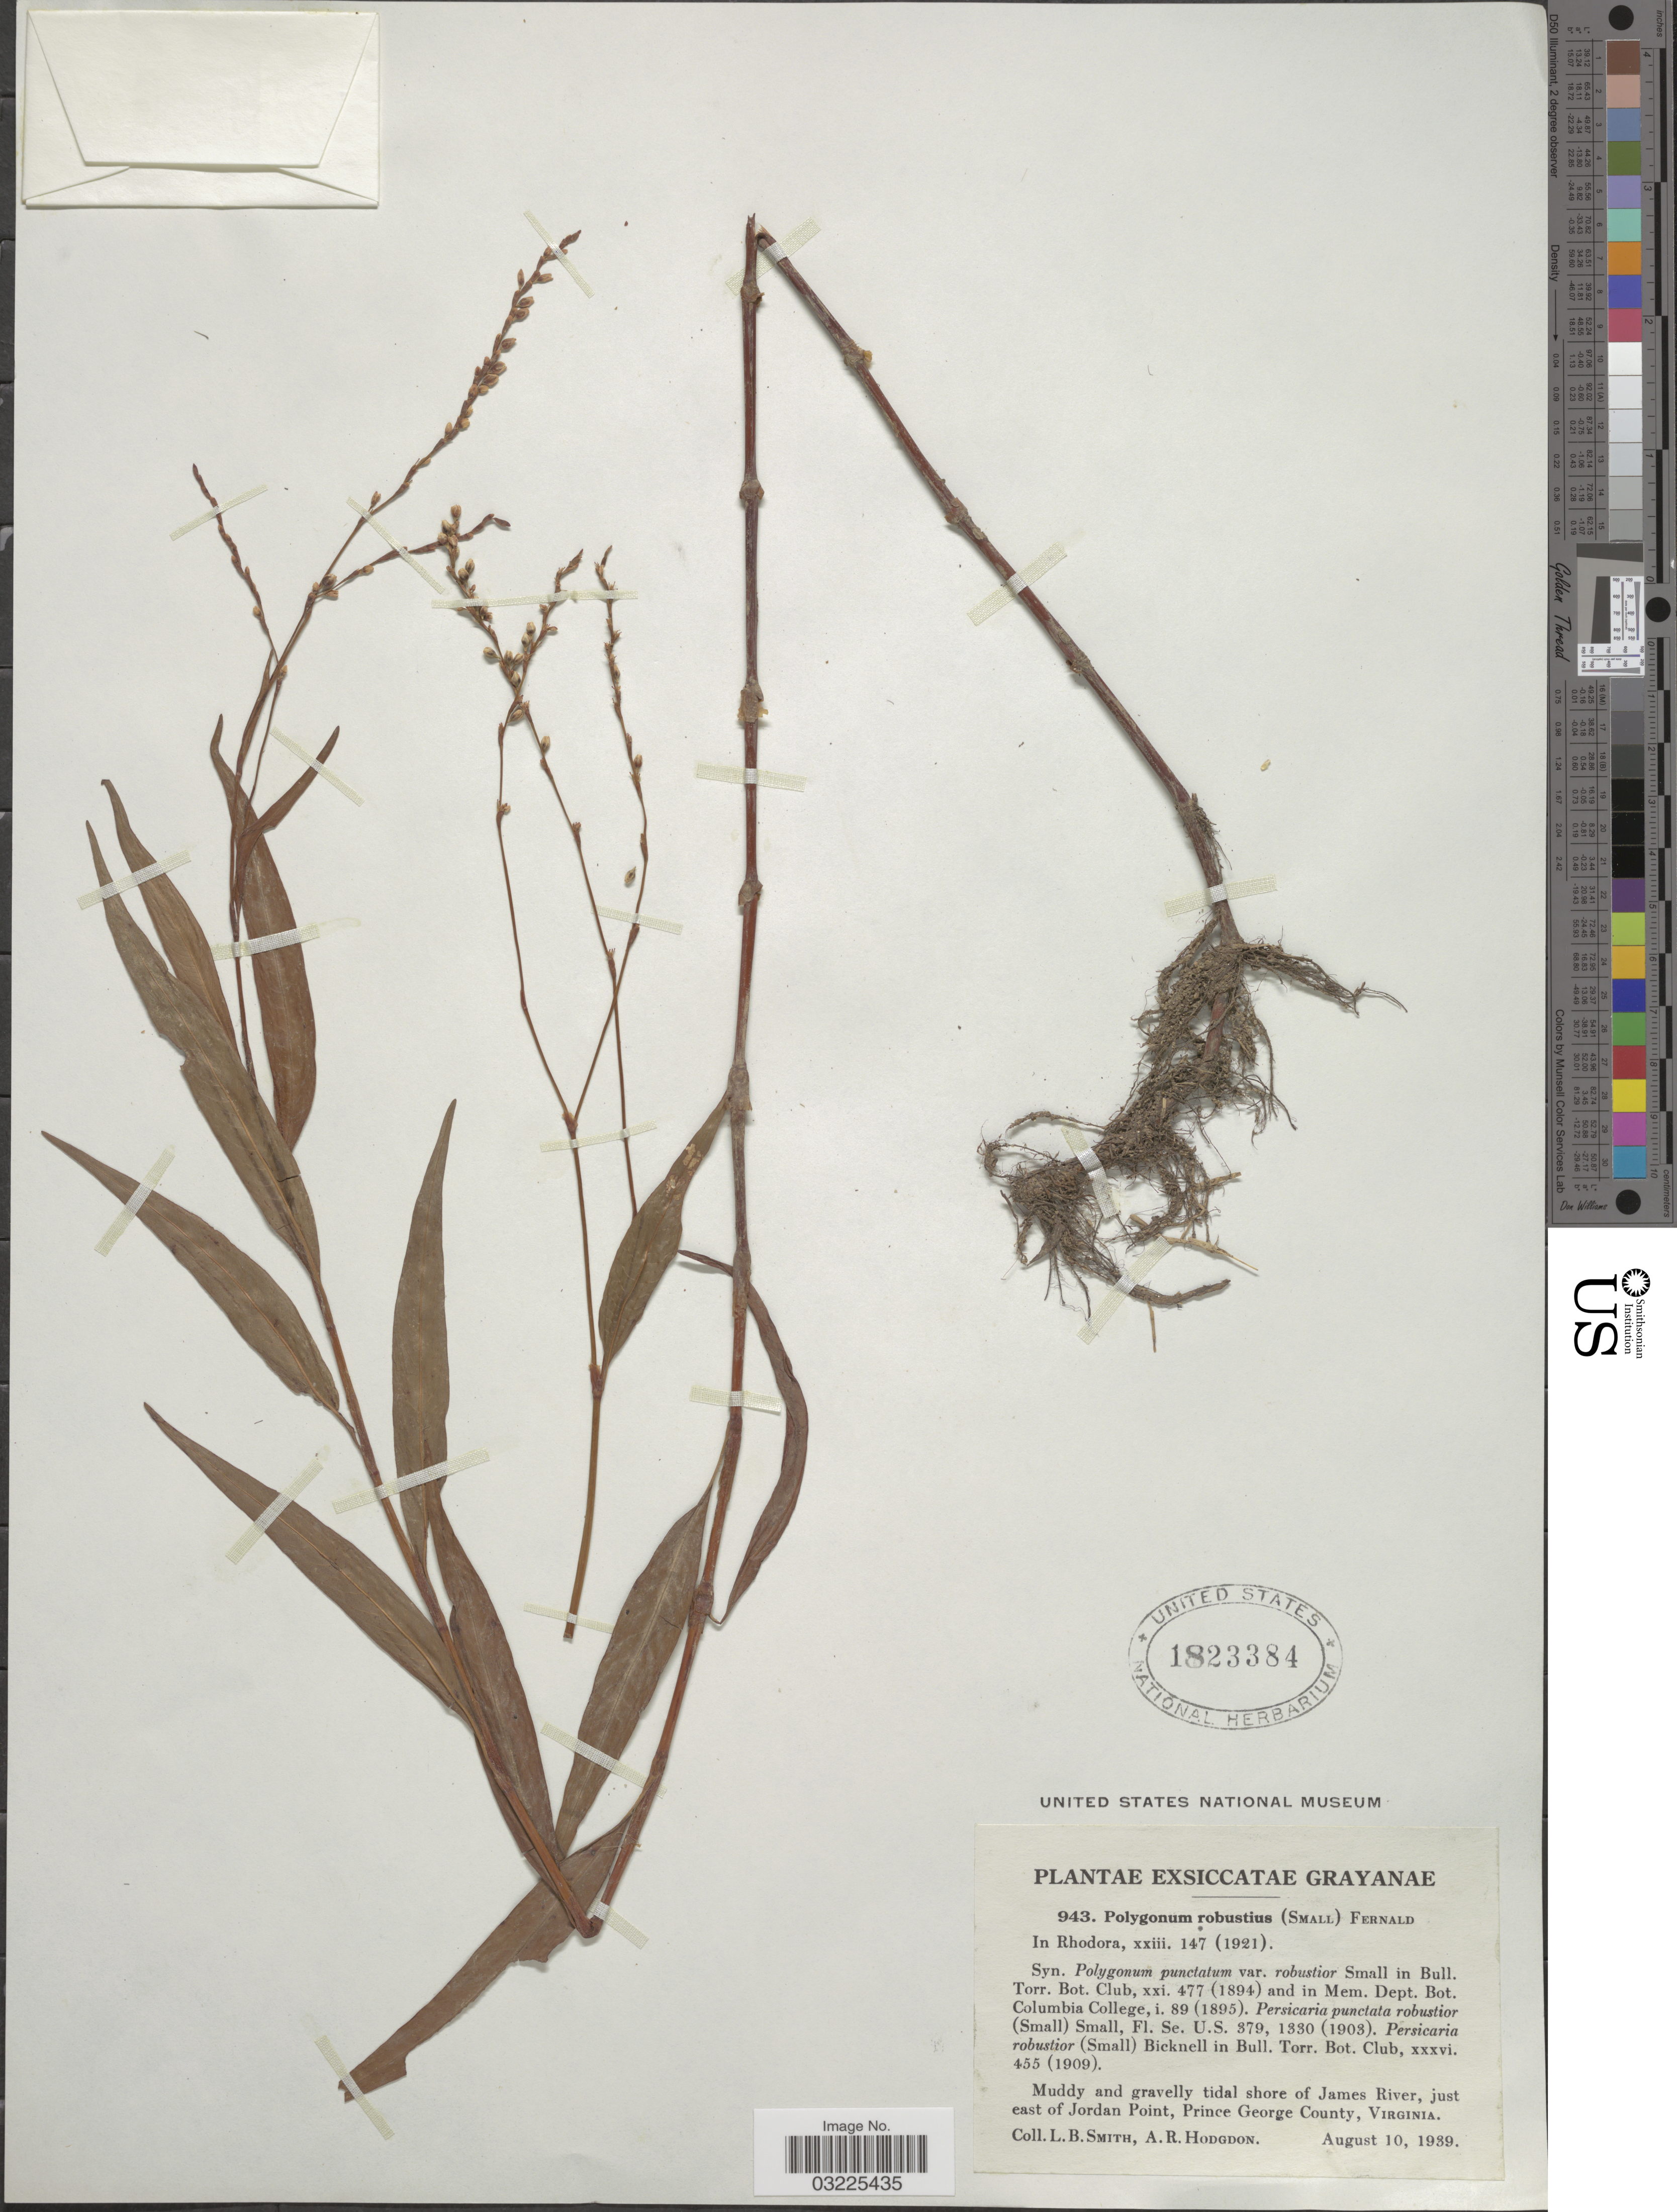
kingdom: Plantae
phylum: Tracheophyta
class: Magnoliopsida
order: Caryophyllales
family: Polygonaceae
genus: Persicaria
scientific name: Persicaria robustior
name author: (Small) E.P. Bicknell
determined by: Atha, D. E.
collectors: L. Smith & A. R. Hodgdon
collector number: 943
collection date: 1939-08-10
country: United States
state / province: Virginia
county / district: Prince George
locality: Muddy and gravelly tidal shore of James River, just east of Jordan Point, Prince George County.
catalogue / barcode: US 1823384